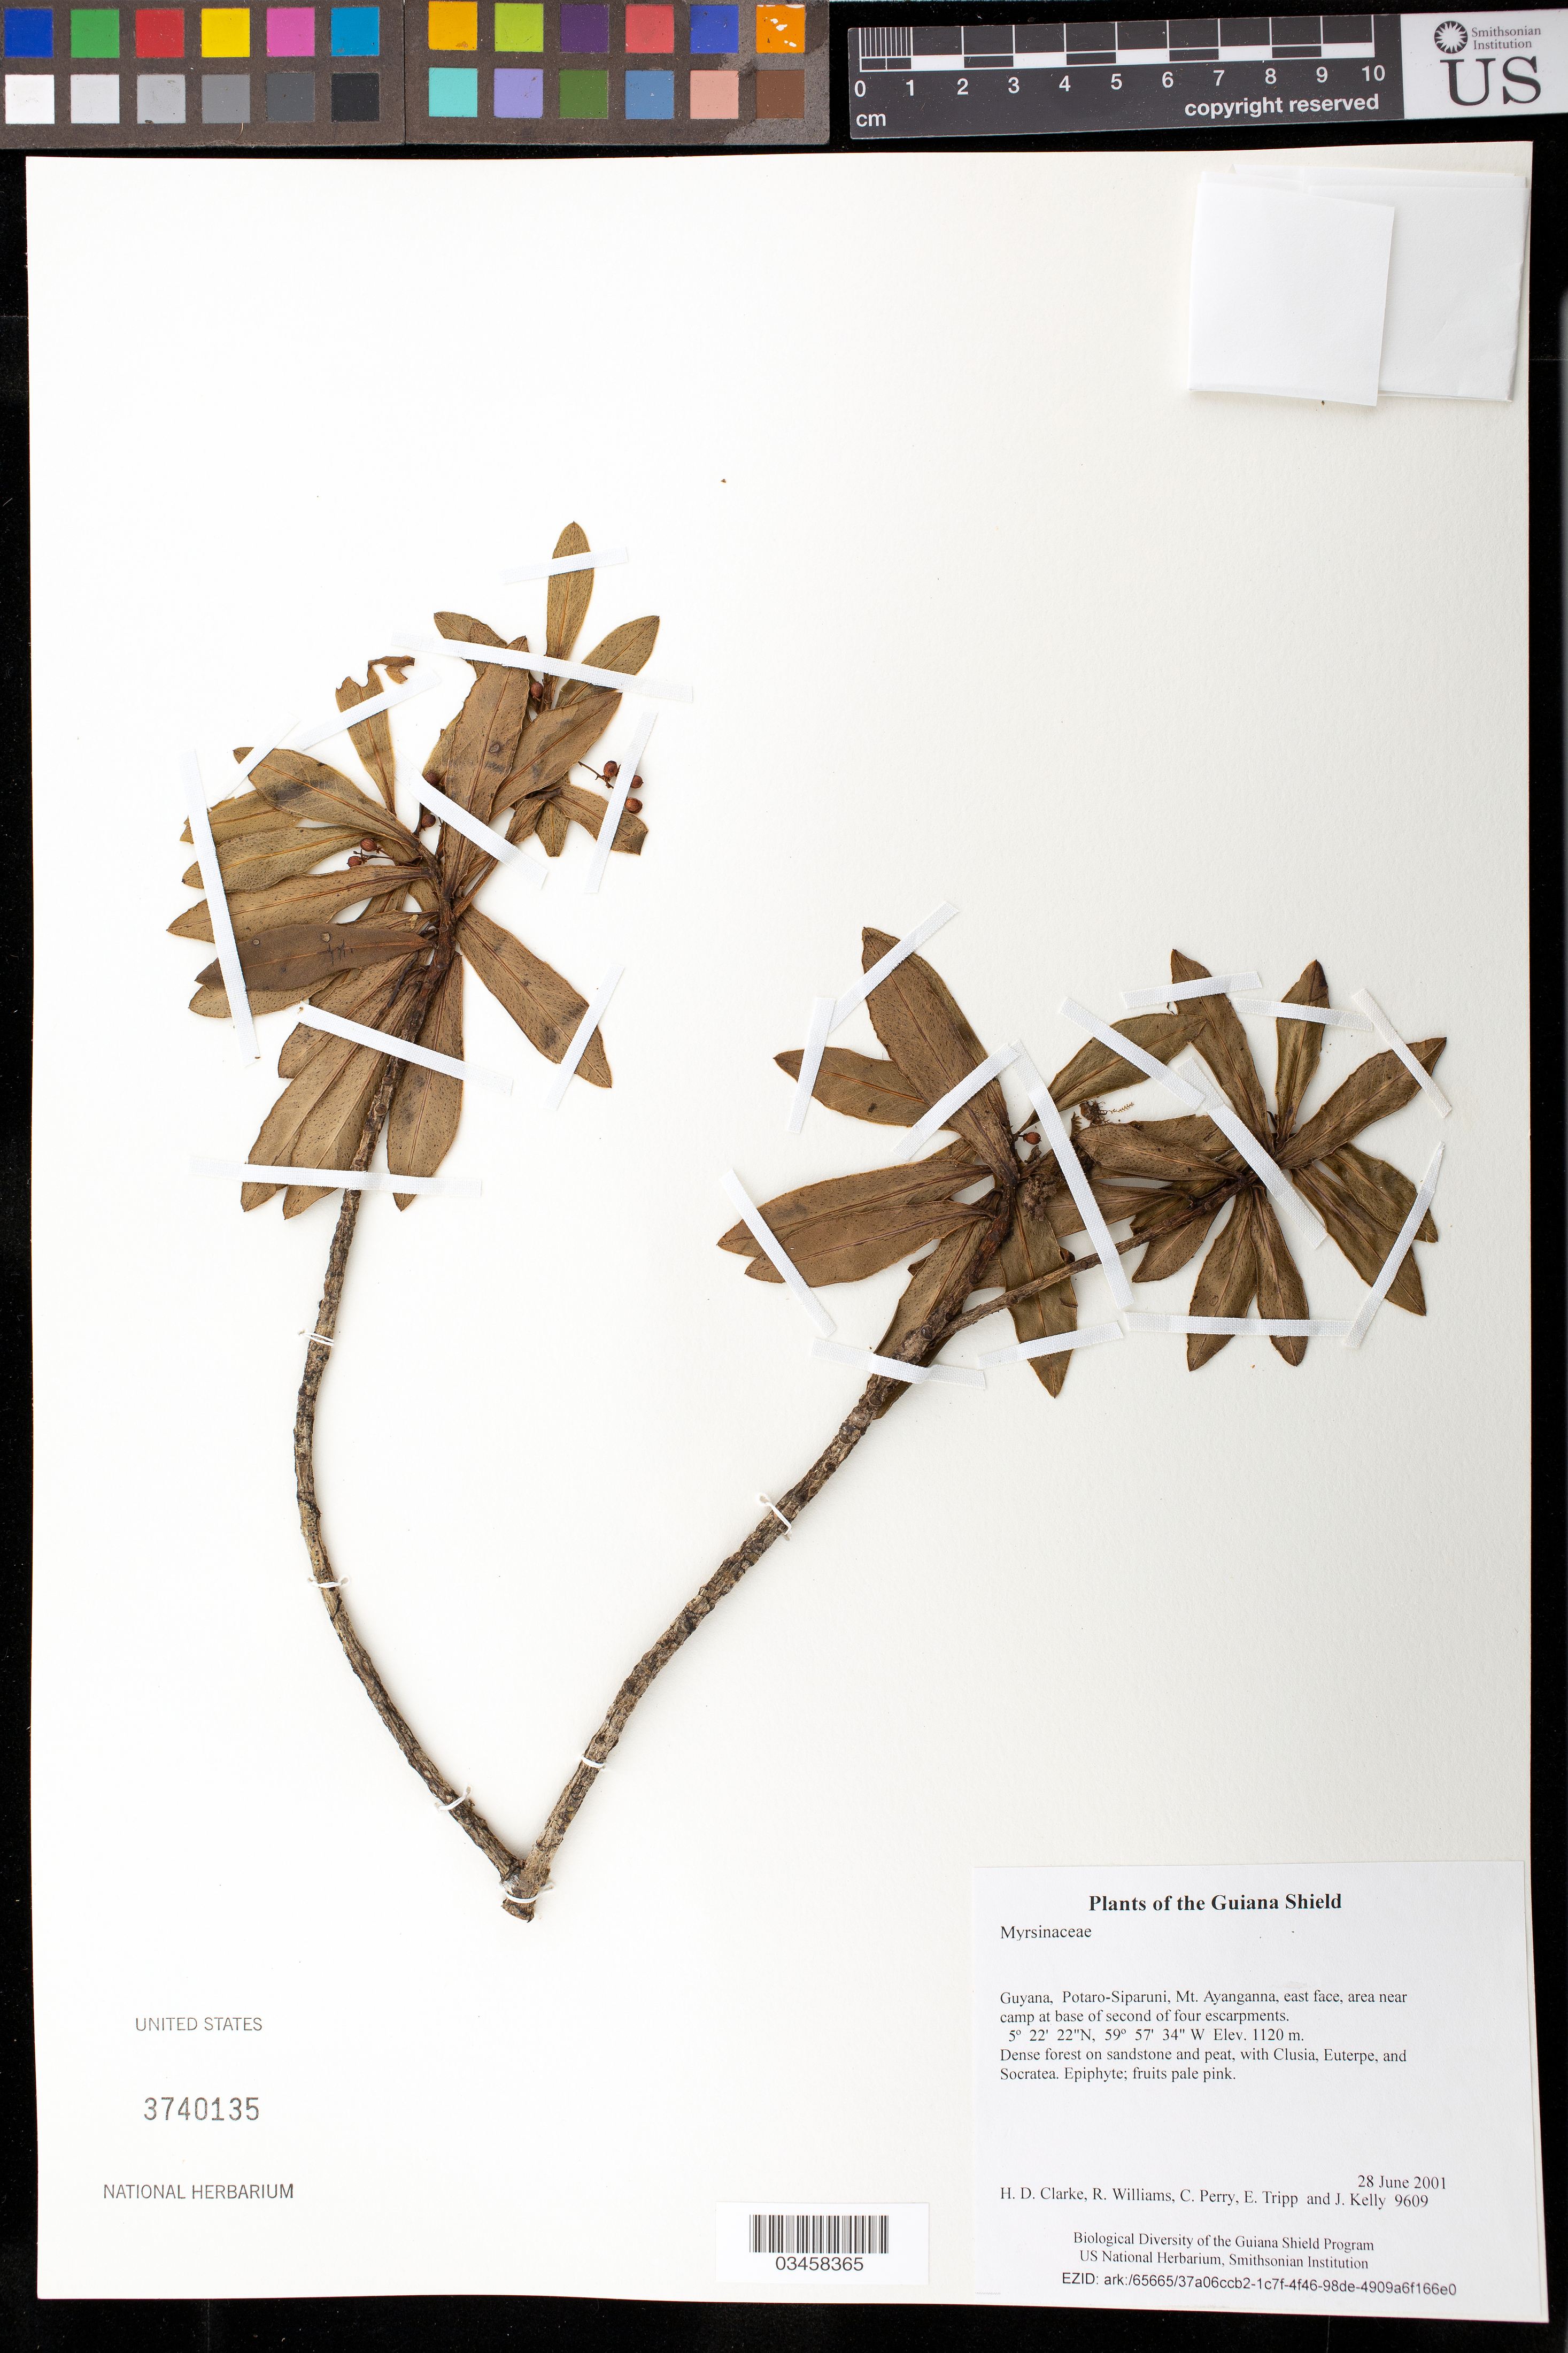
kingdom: Plantae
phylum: Tracheophyta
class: Magnoliopsida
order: Ericales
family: Primulaceae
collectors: H. D. Clarke, R. Williams, C. Perry, E. Tripp & J. Kelly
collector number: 9609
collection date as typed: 28 June 2001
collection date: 2001-06-28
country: Guyana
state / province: Potaro-Siparuni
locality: Mt. Ayanganna, east face, area near camp at base of second of four escarpments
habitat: Dense forest on sandstone and peat, with Clusia, Euterpe, and Socratea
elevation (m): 1120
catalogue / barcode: US 3740135